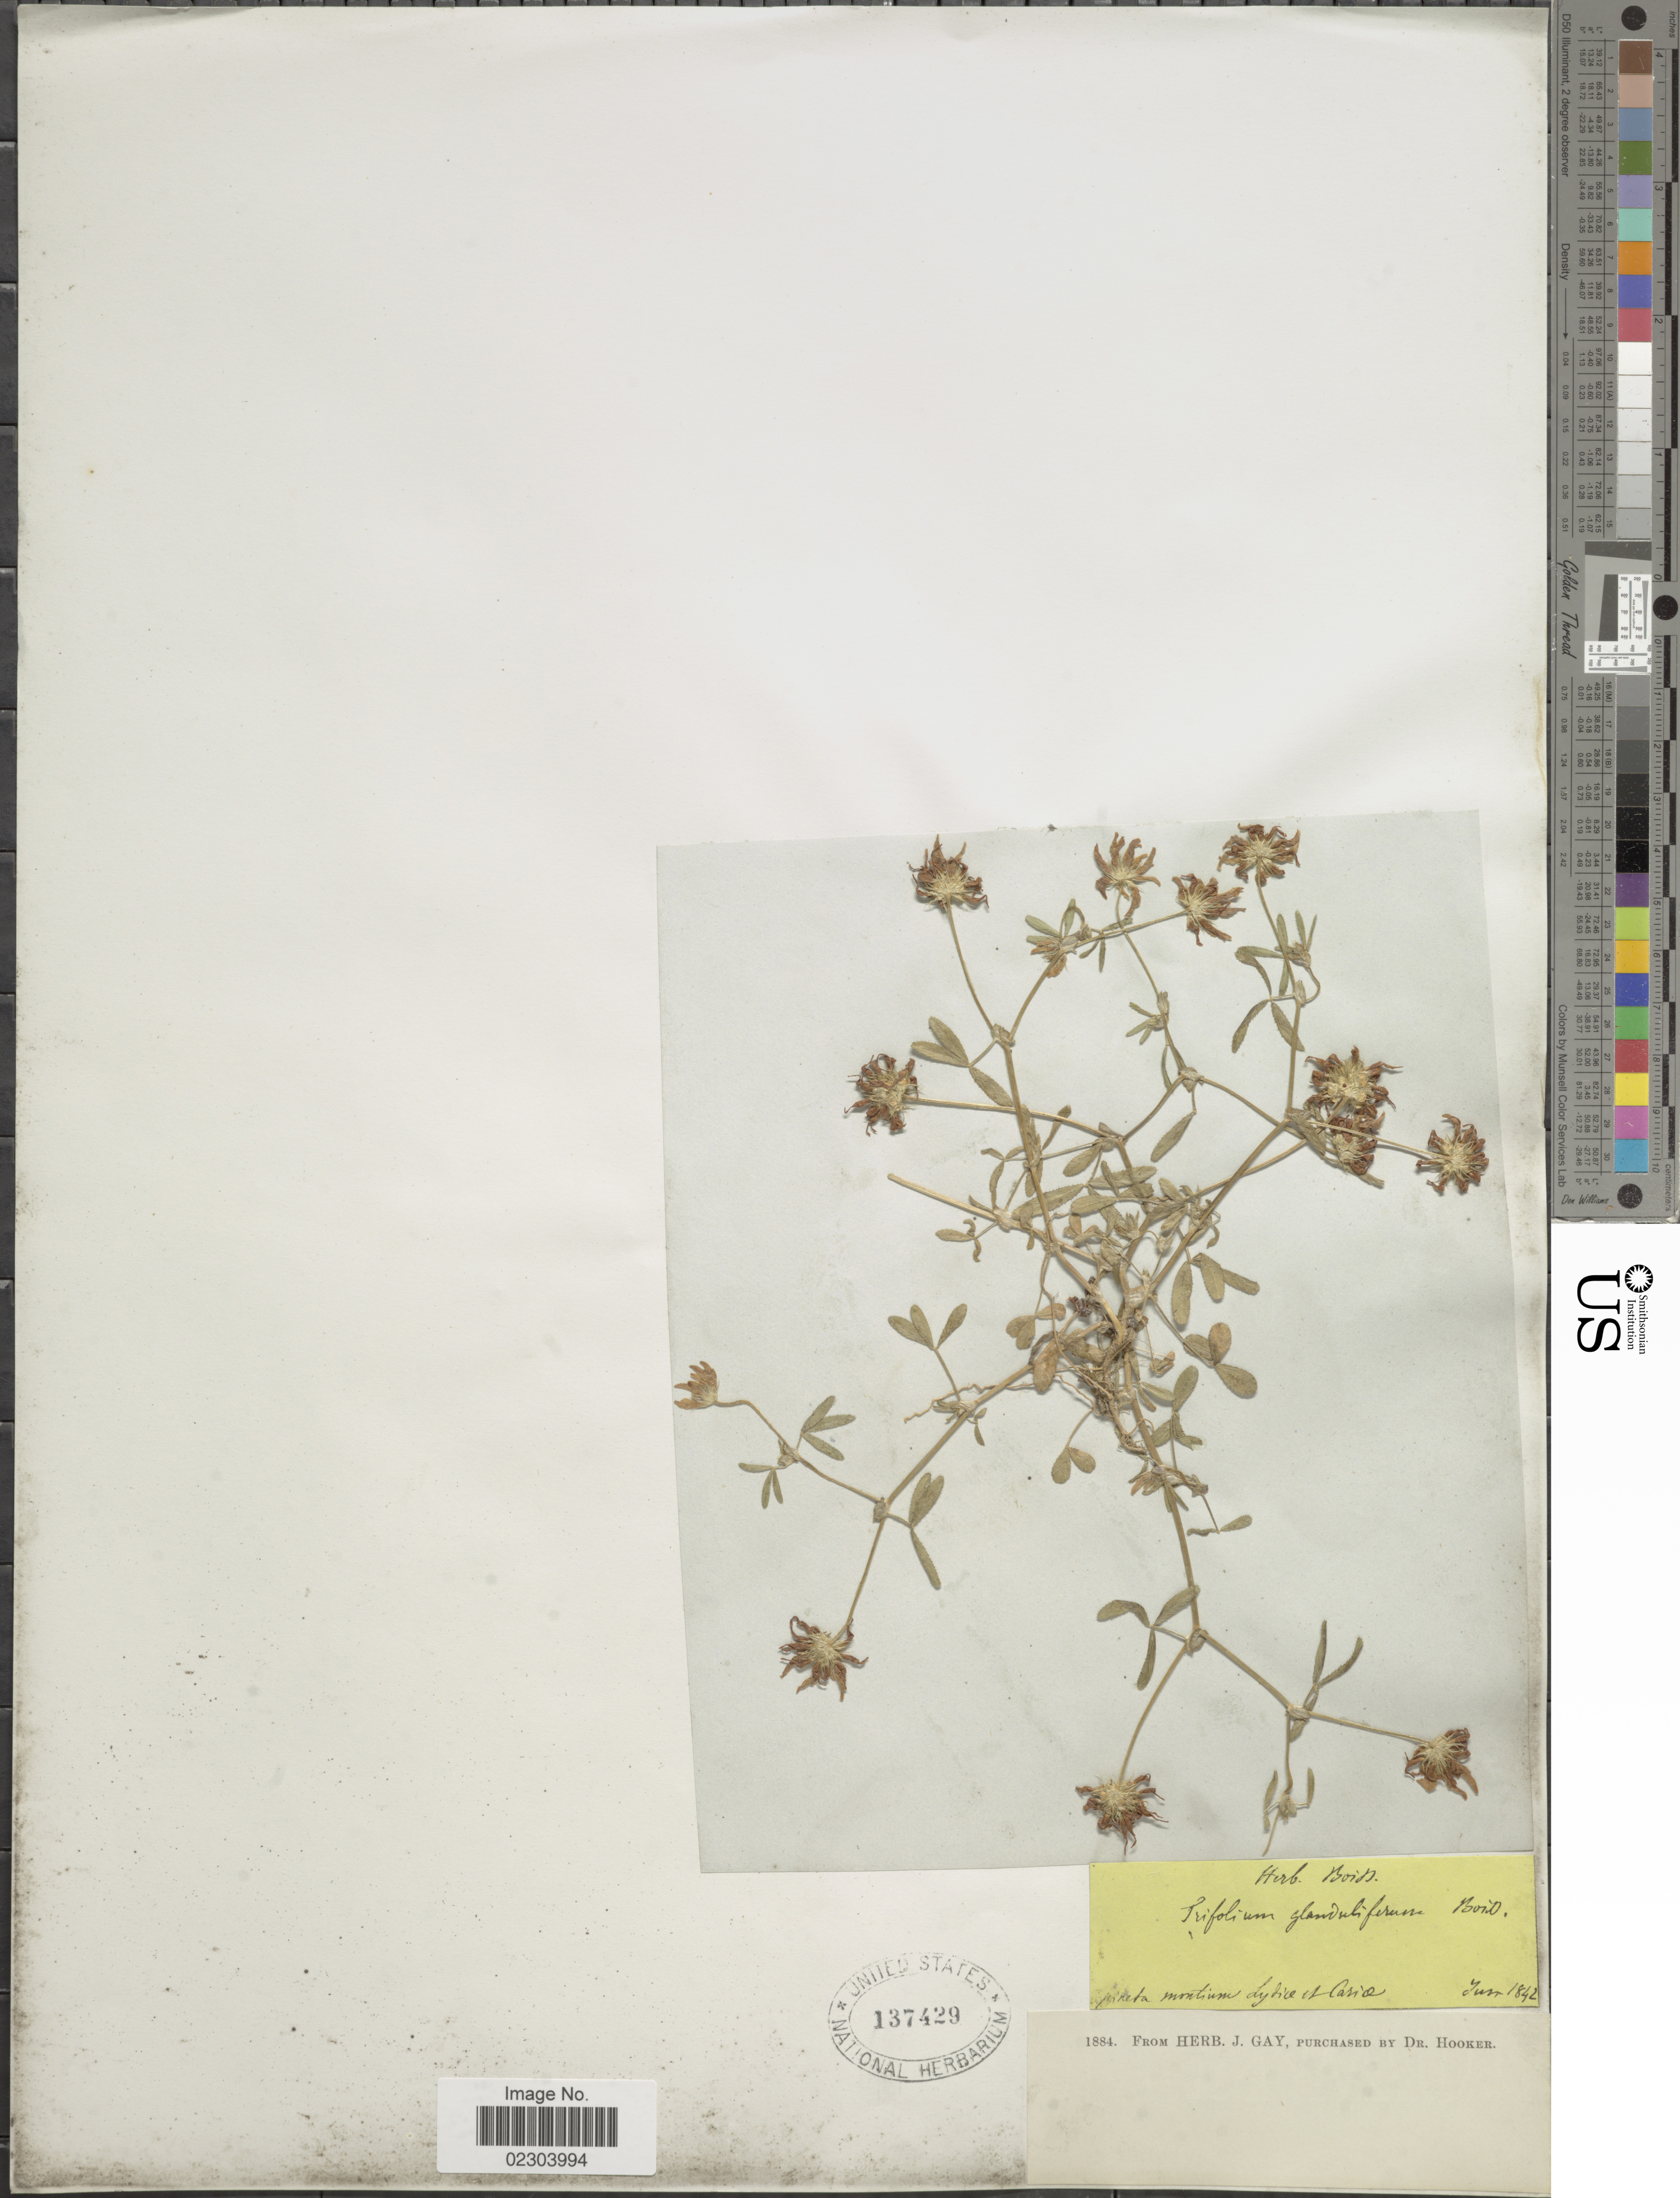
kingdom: Plantae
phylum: Tracheophyta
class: Magnoliopsida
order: Fabales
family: Fabaceae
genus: Trifolium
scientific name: Trifolium glanduliferum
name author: Boiss.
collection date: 1842-06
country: Turkey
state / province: Antalya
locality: pineta montium Lydia et Caria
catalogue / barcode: US 137429